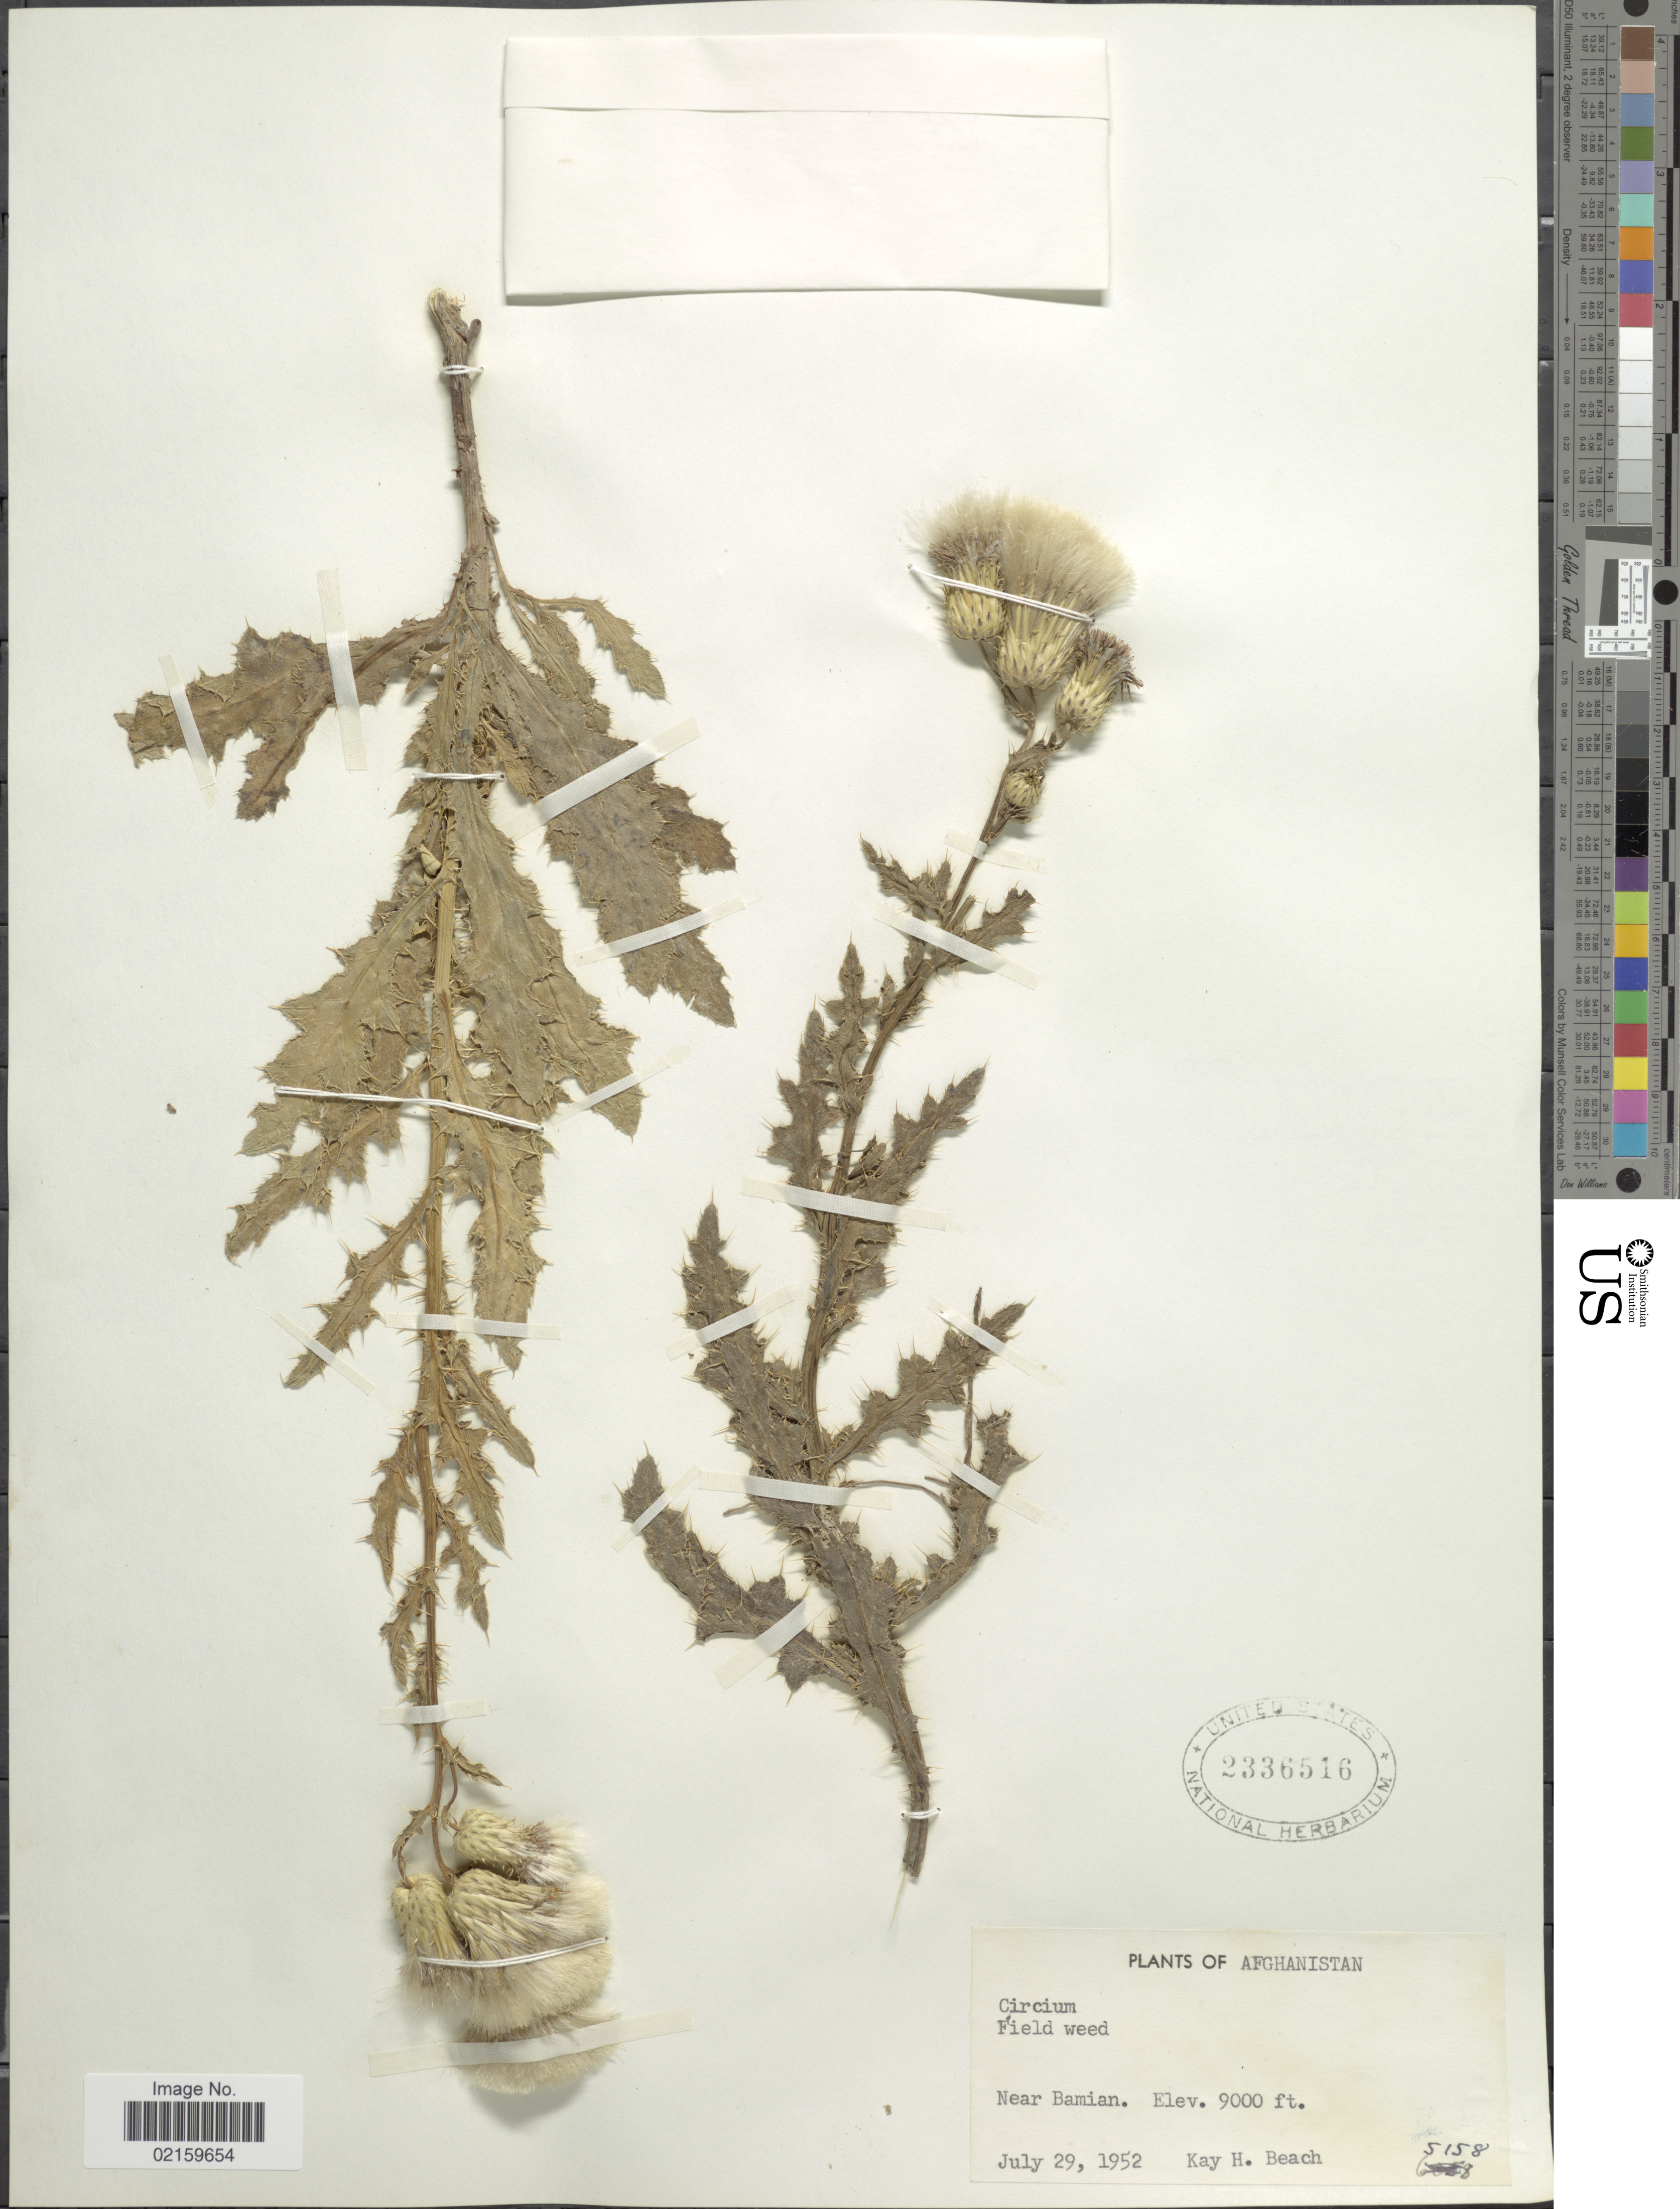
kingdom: Plantae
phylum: Tracheophyta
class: Magnoliopsida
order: Asterales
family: Asteraceae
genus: Cirsium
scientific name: Cirsium sp.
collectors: K. H. Beach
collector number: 5158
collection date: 1952-07-29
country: Afghanistan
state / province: Bamian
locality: Near Bamian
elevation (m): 2743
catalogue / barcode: US 2336516